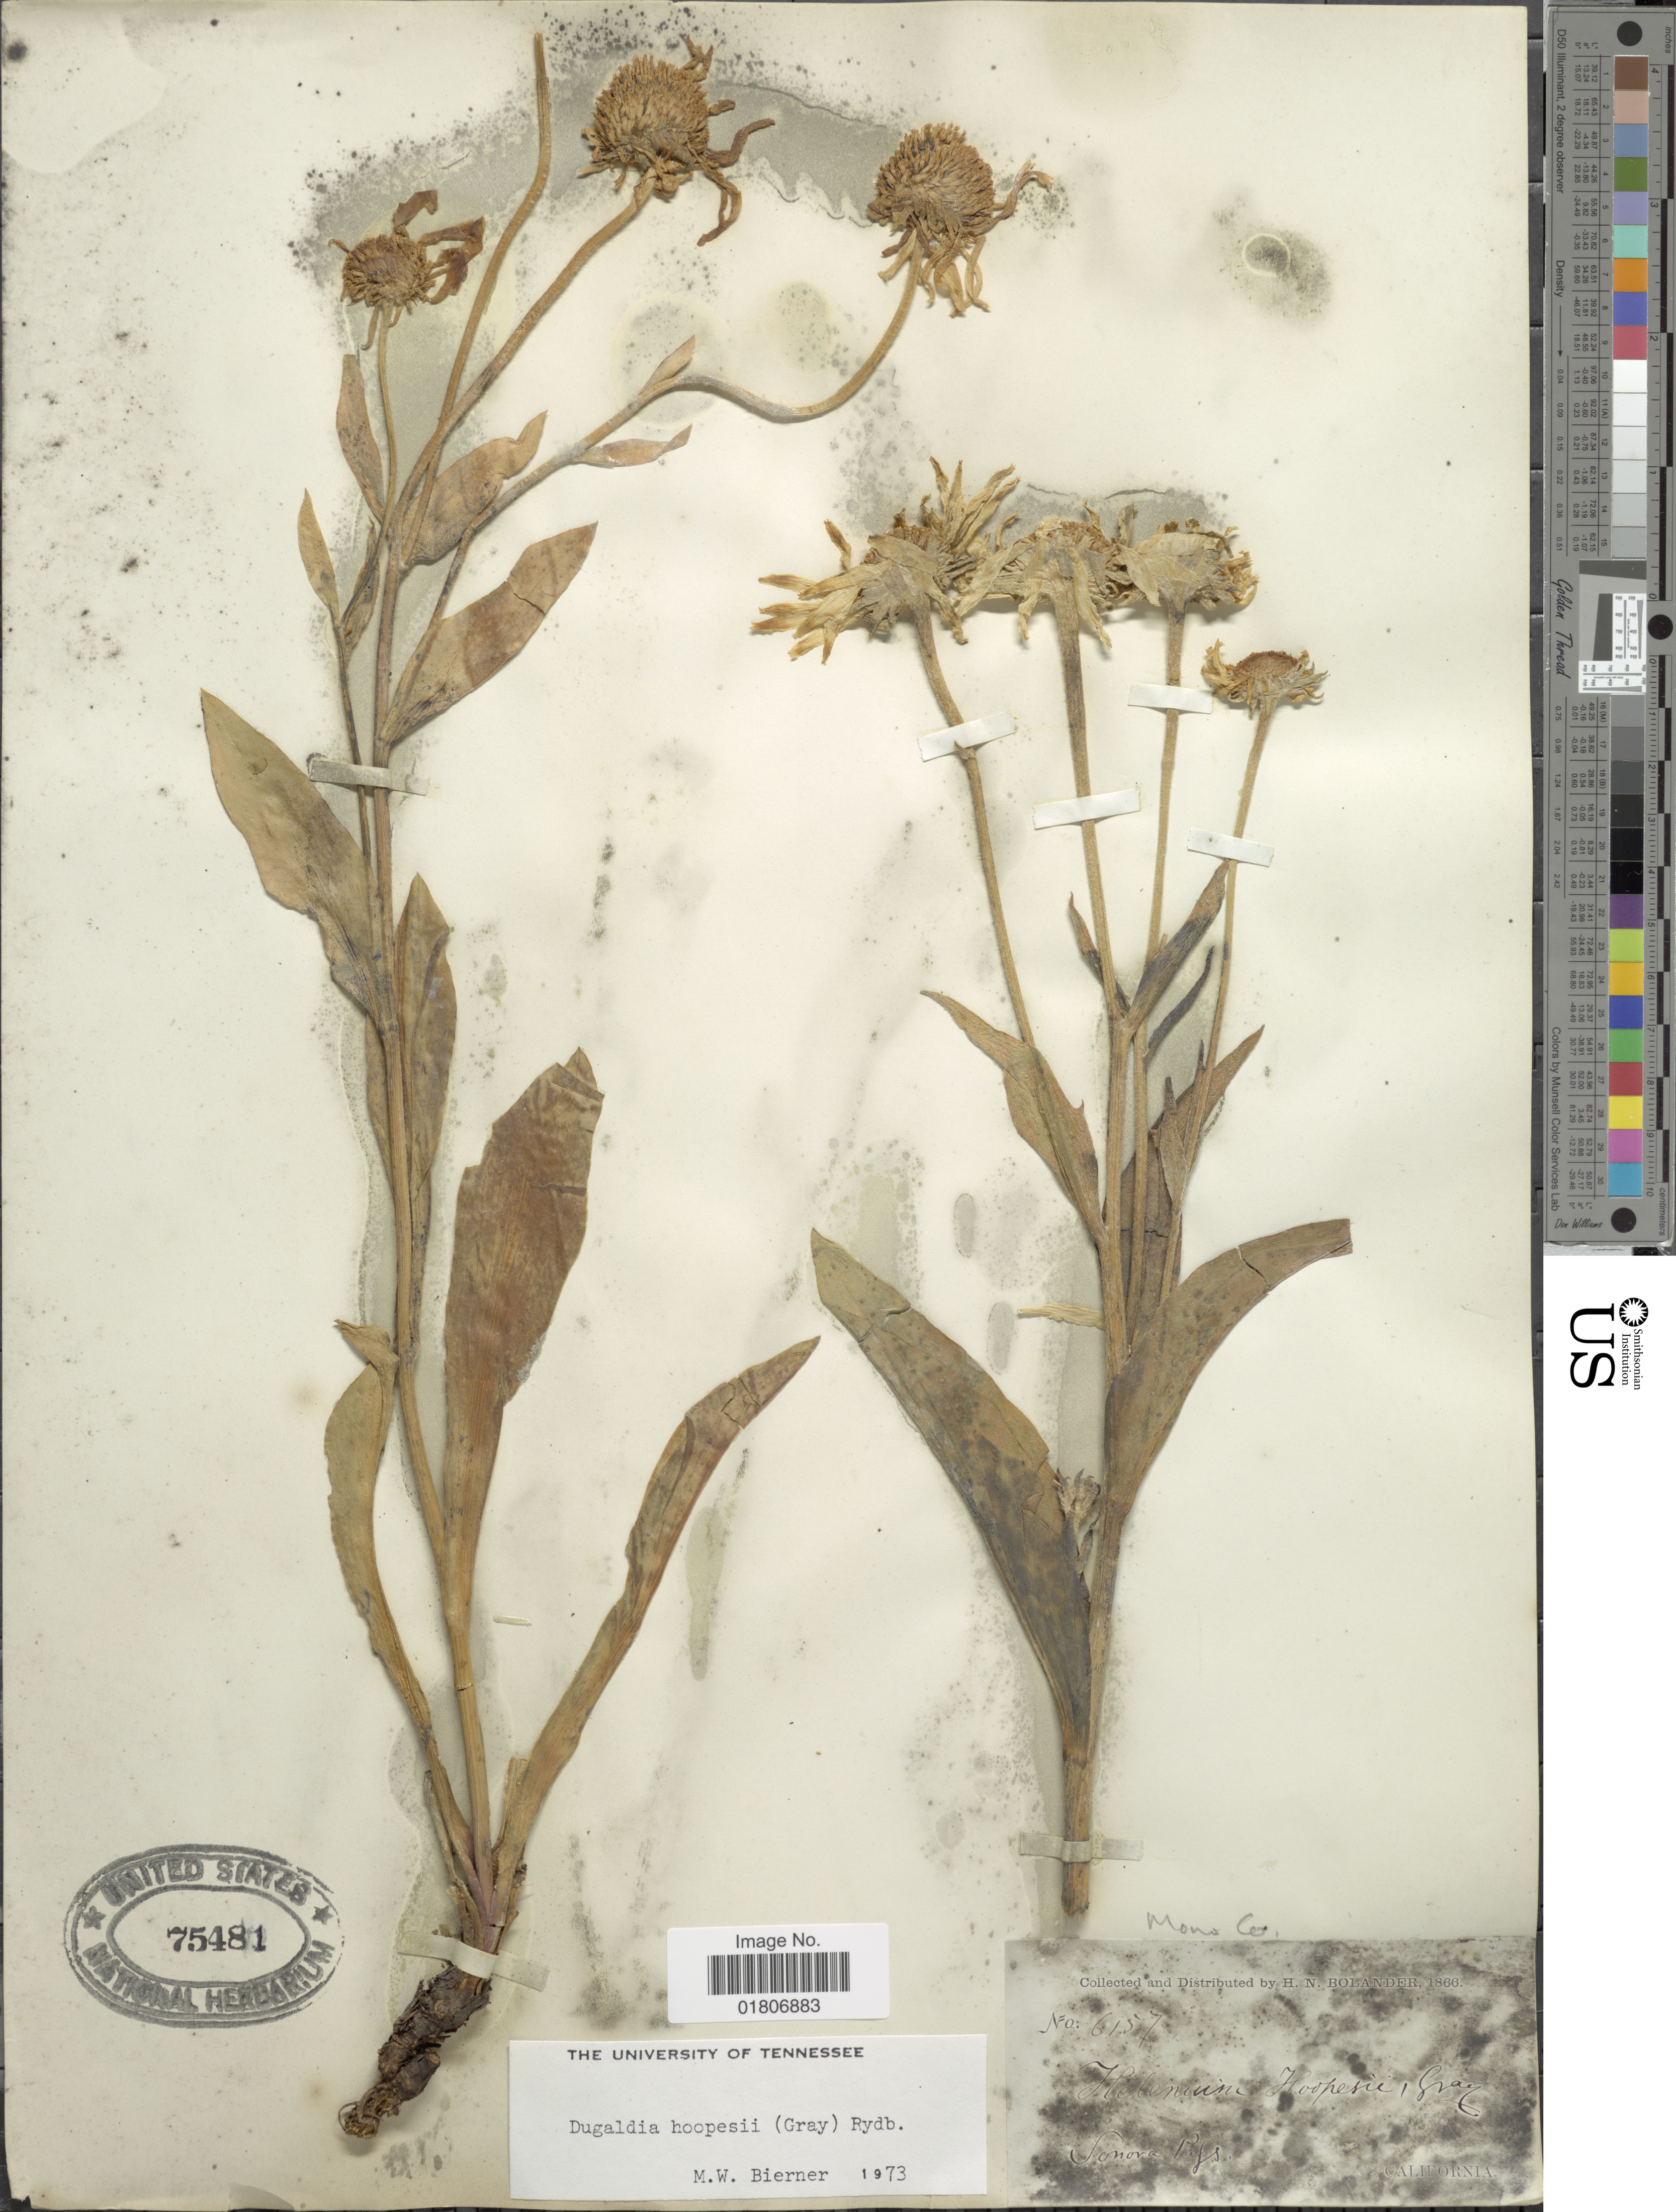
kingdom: Plantae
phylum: Tracheophyta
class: Magnoliopsida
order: Asterales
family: Asteraceae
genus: Dugaldia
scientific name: Dugaldia hoopesii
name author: (A. Gray) Rydb.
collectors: H. Bolander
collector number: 6157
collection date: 1866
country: United States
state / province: California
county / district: Mono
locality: Mono Co. Sonora Pass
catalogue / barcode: US 75481